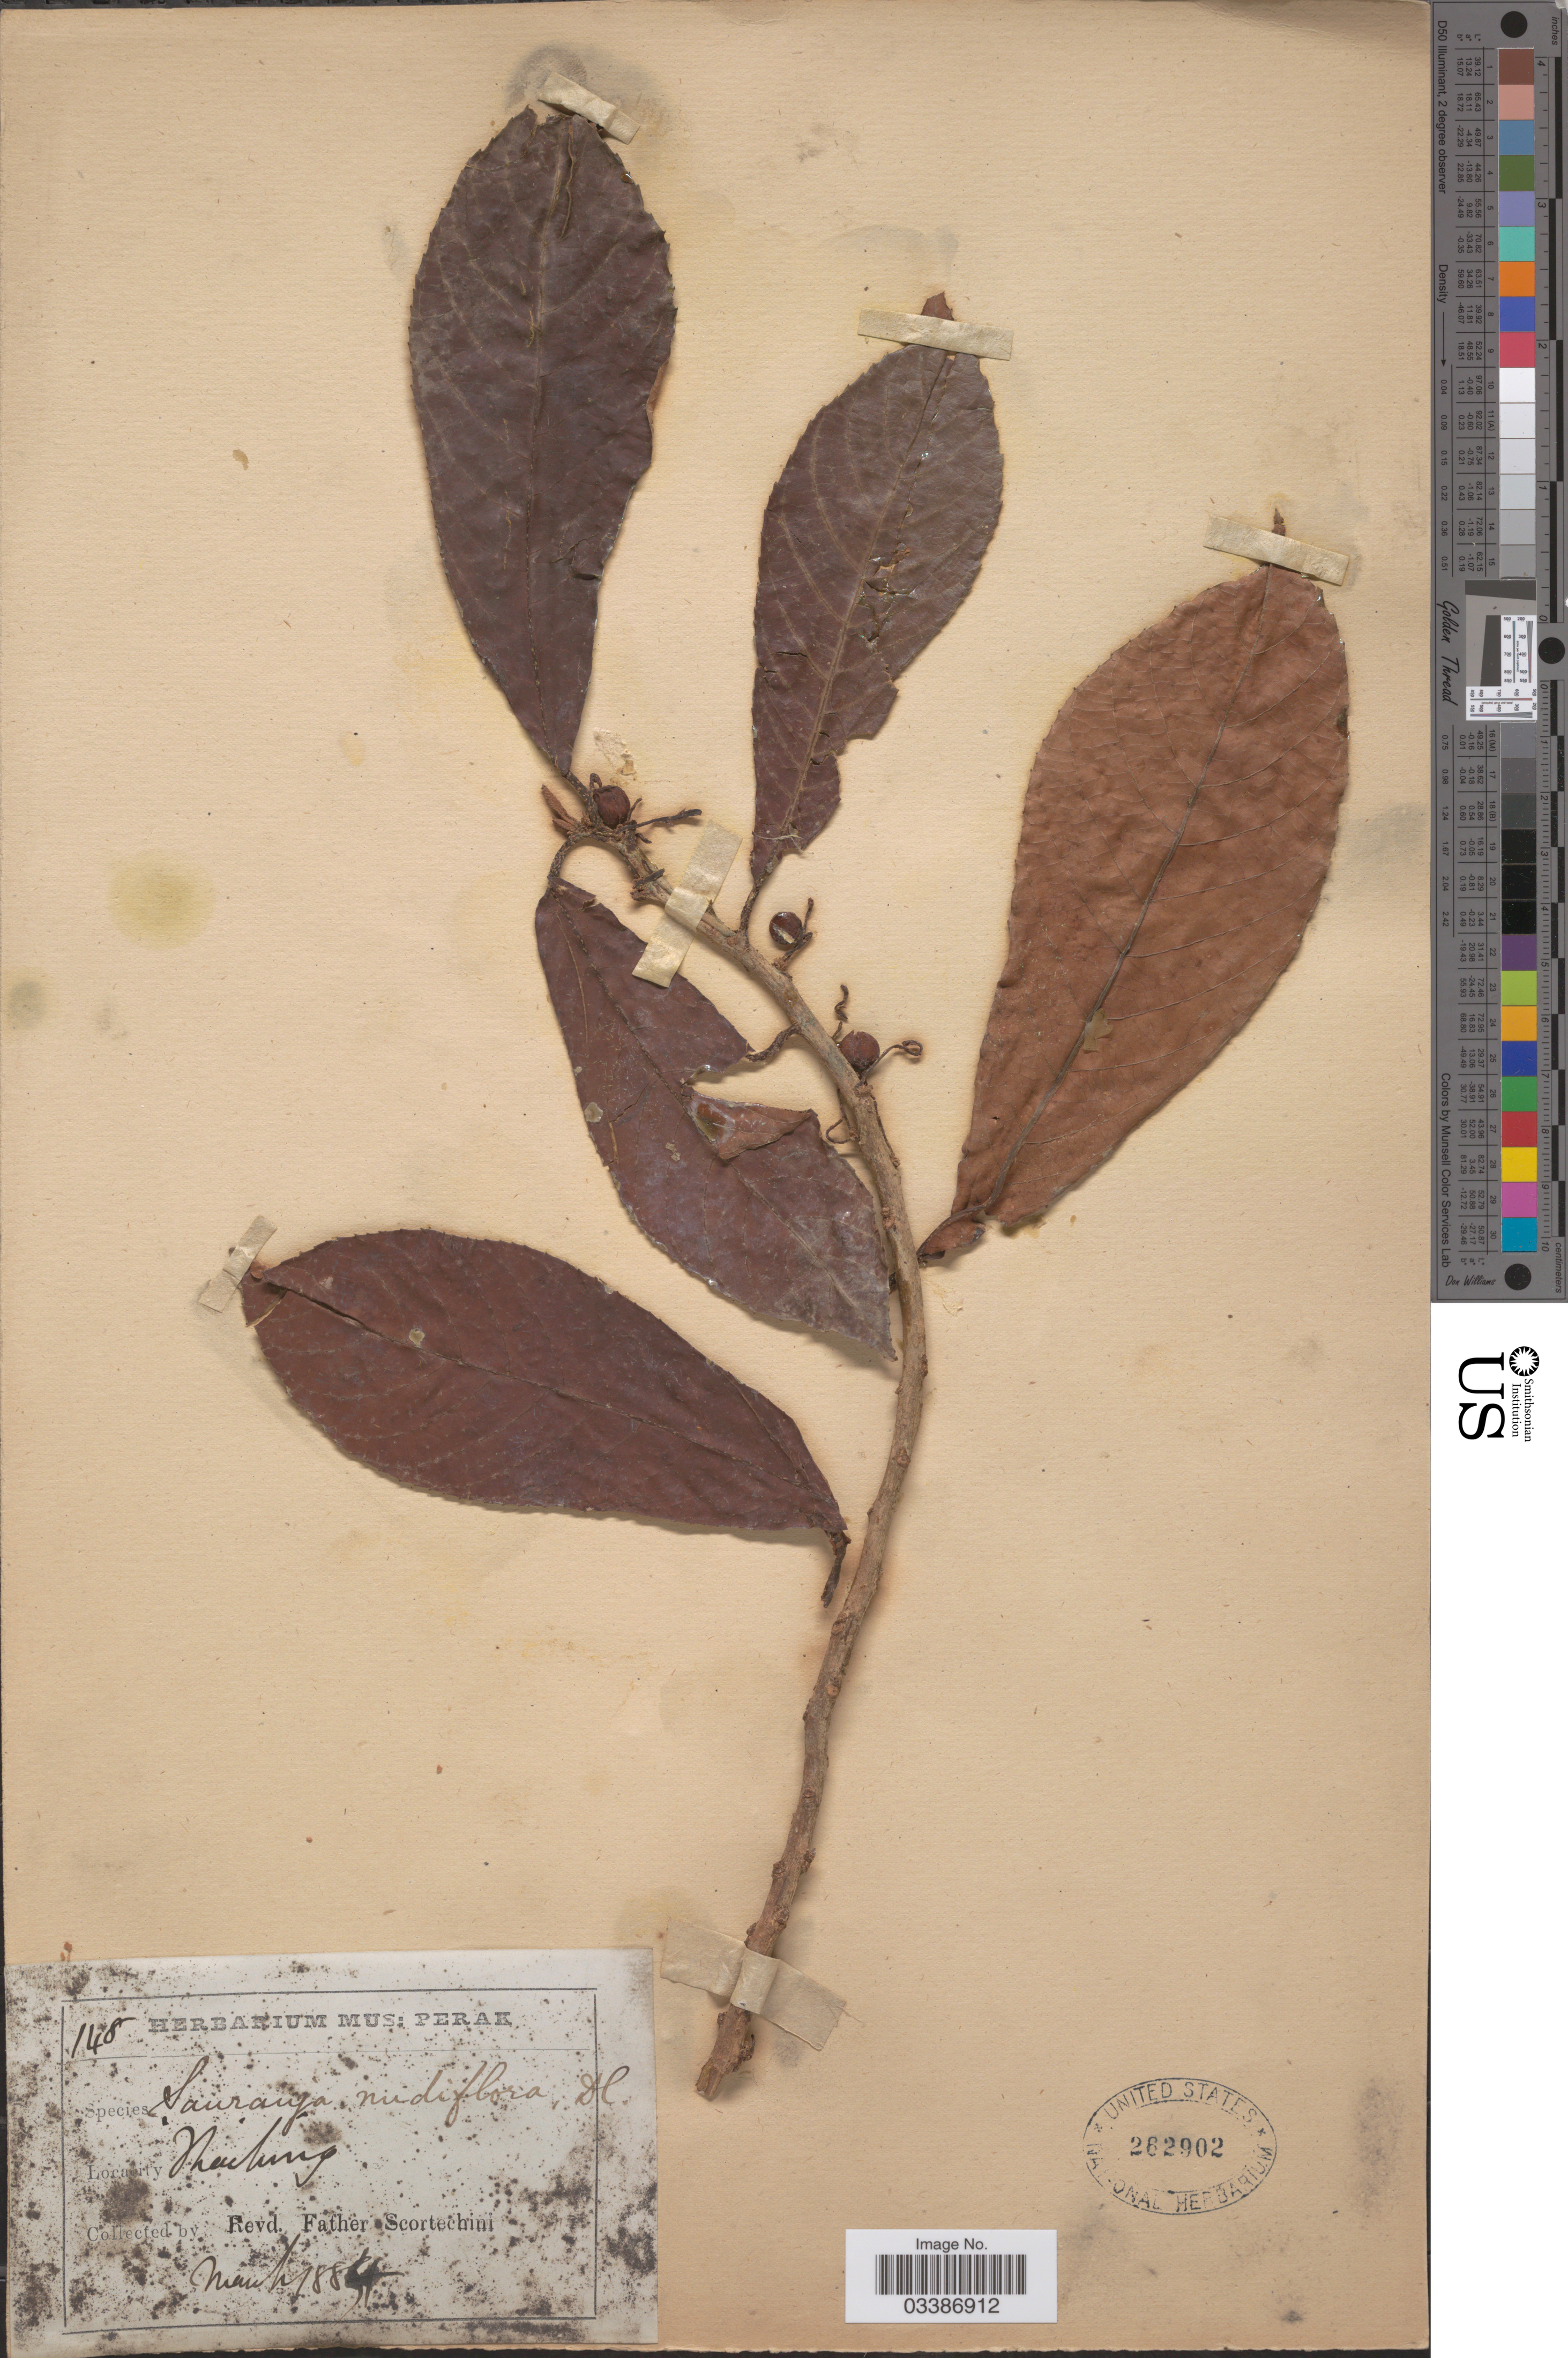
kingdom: Plantae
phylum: Tracheophyta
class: Magnoliopsida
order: Ericales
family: Actinidiaceae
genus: Saurauia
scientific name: Saurauia nudiflora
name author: DC.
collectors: Fr. Scortechini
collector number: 148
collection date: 1885-03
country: Malaysia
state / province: Perak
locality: Thaiking [interpreted].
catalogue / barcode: US 262902